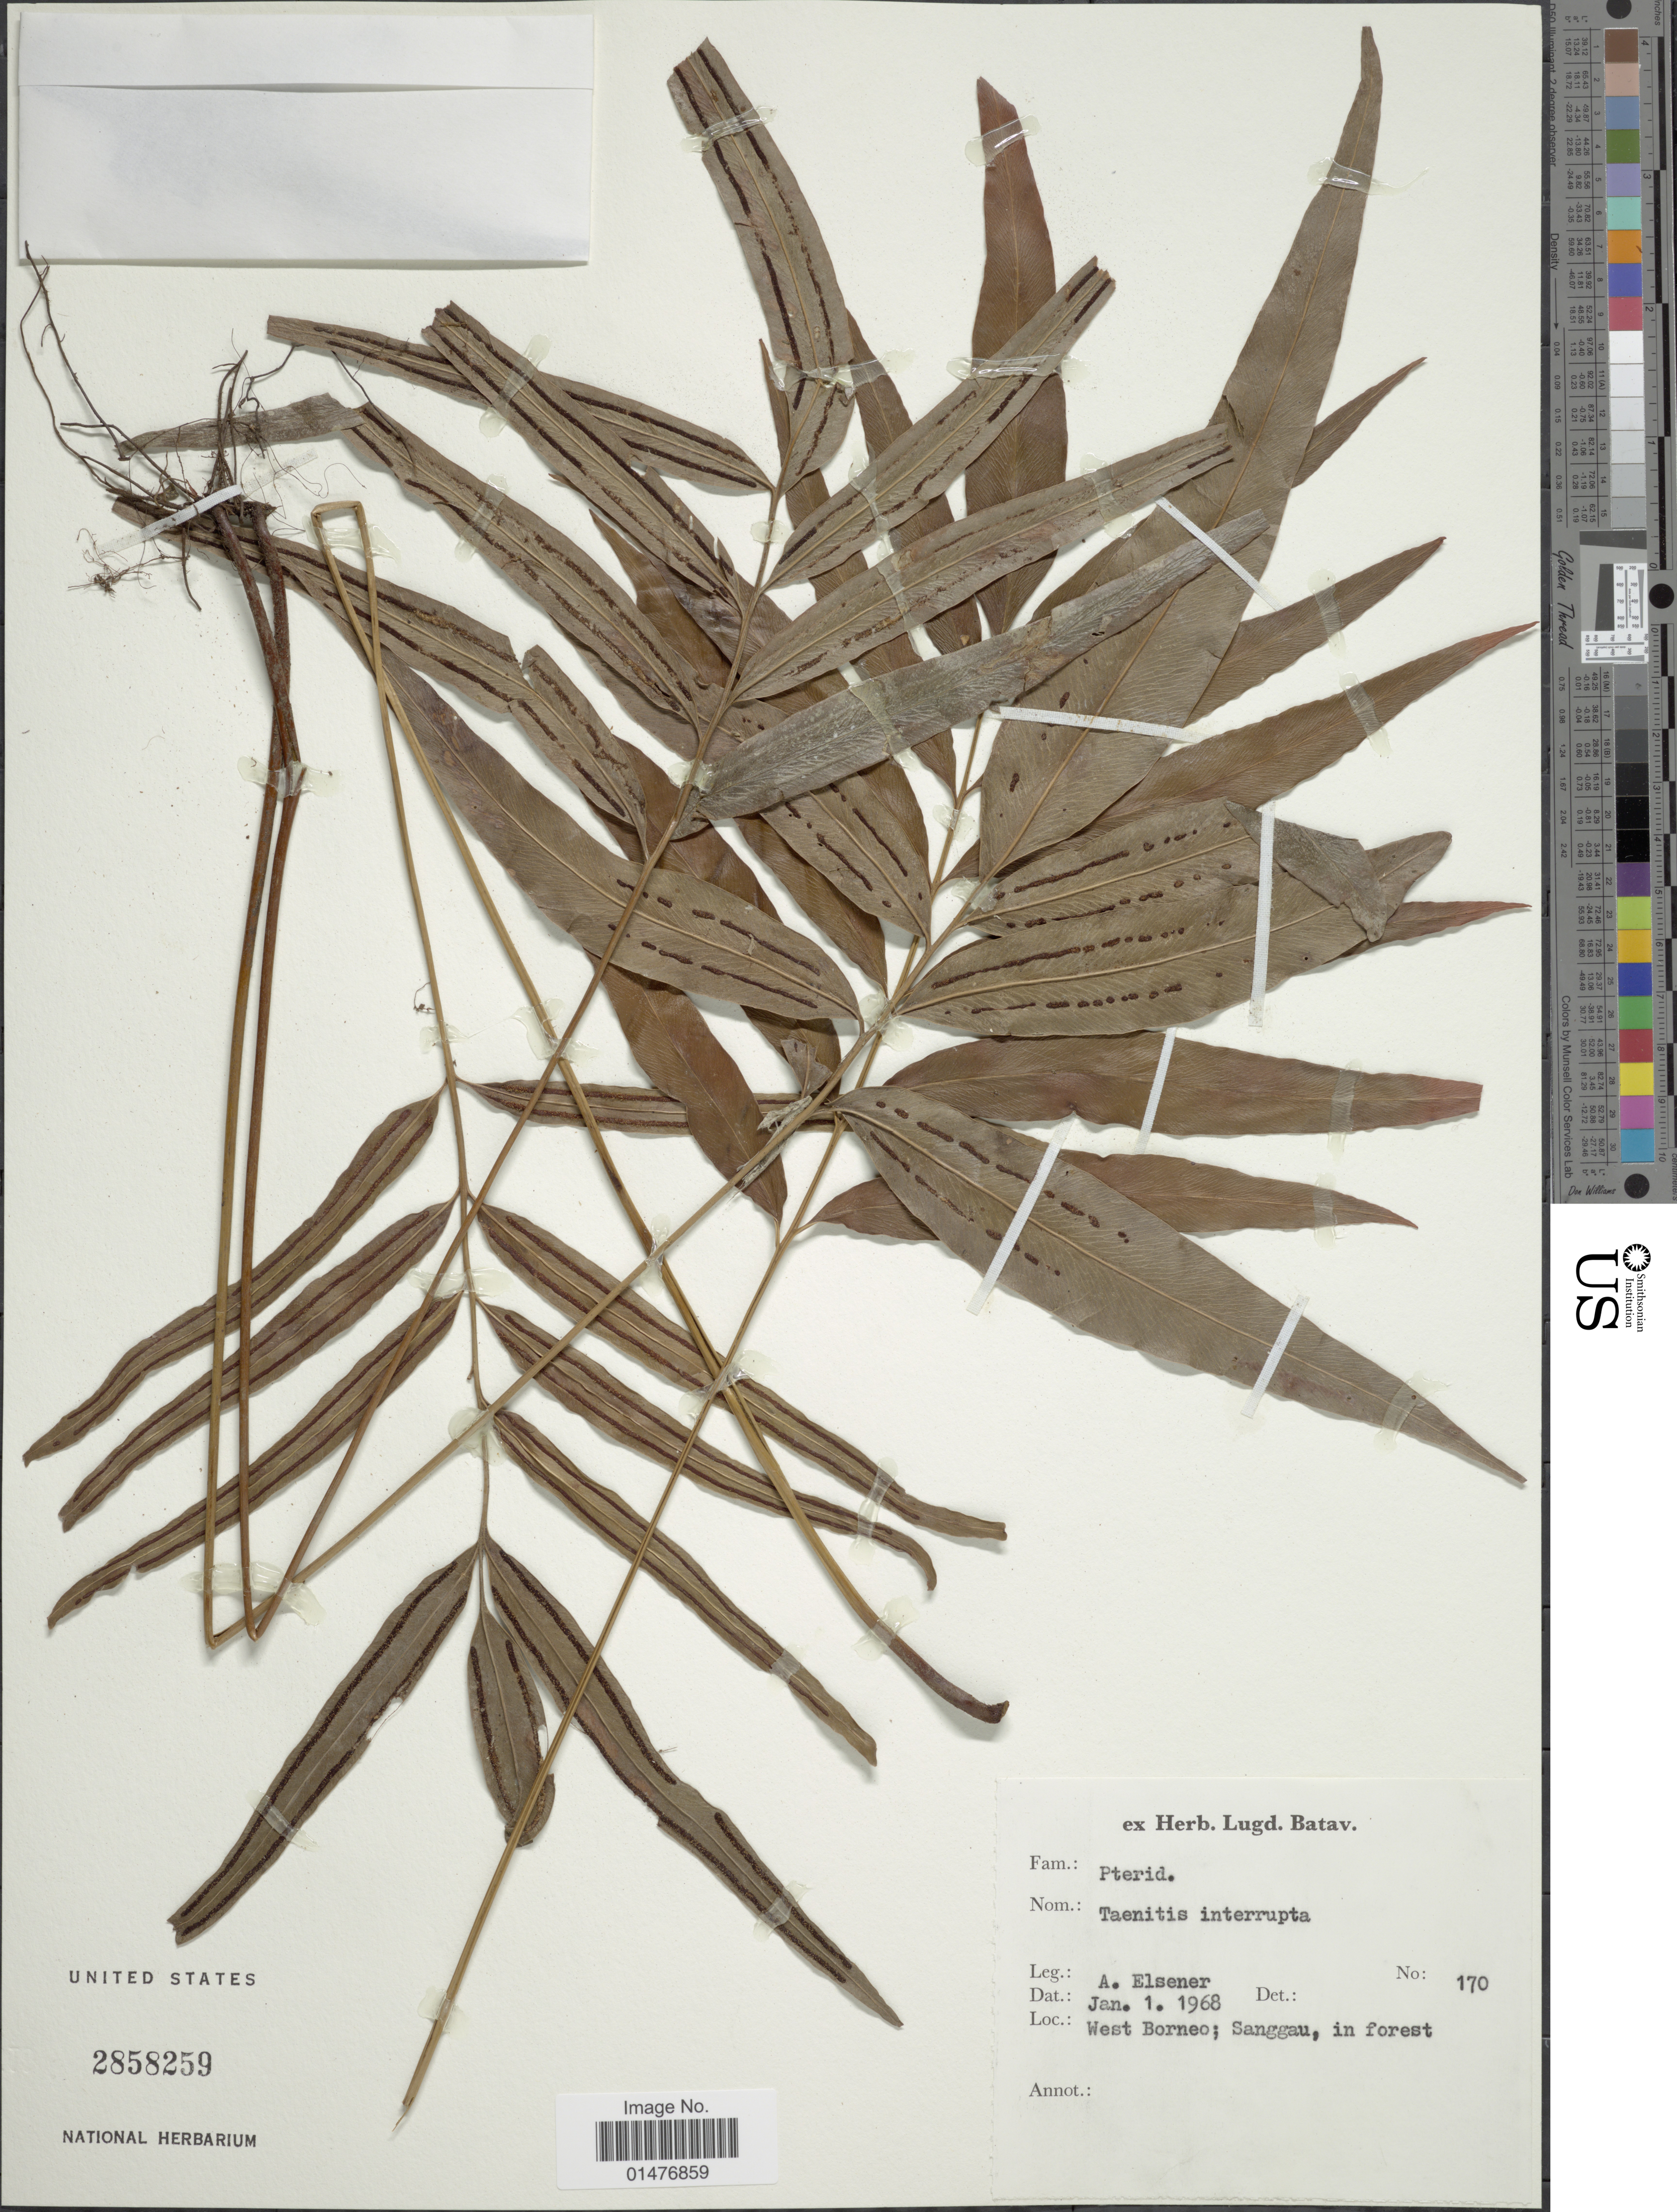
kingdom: Plantae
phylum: Tracheophyta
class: Polypodiopsida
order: Polypodiales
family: Pteridaceae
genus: Taenitis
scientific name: Taenitis interrupta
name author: Hook. & Grev.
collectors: A. Elsener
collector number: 170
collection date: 1968-01-01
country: Malaysia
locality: West Borneo, Sanggau, in forest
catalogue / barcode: US 2858259